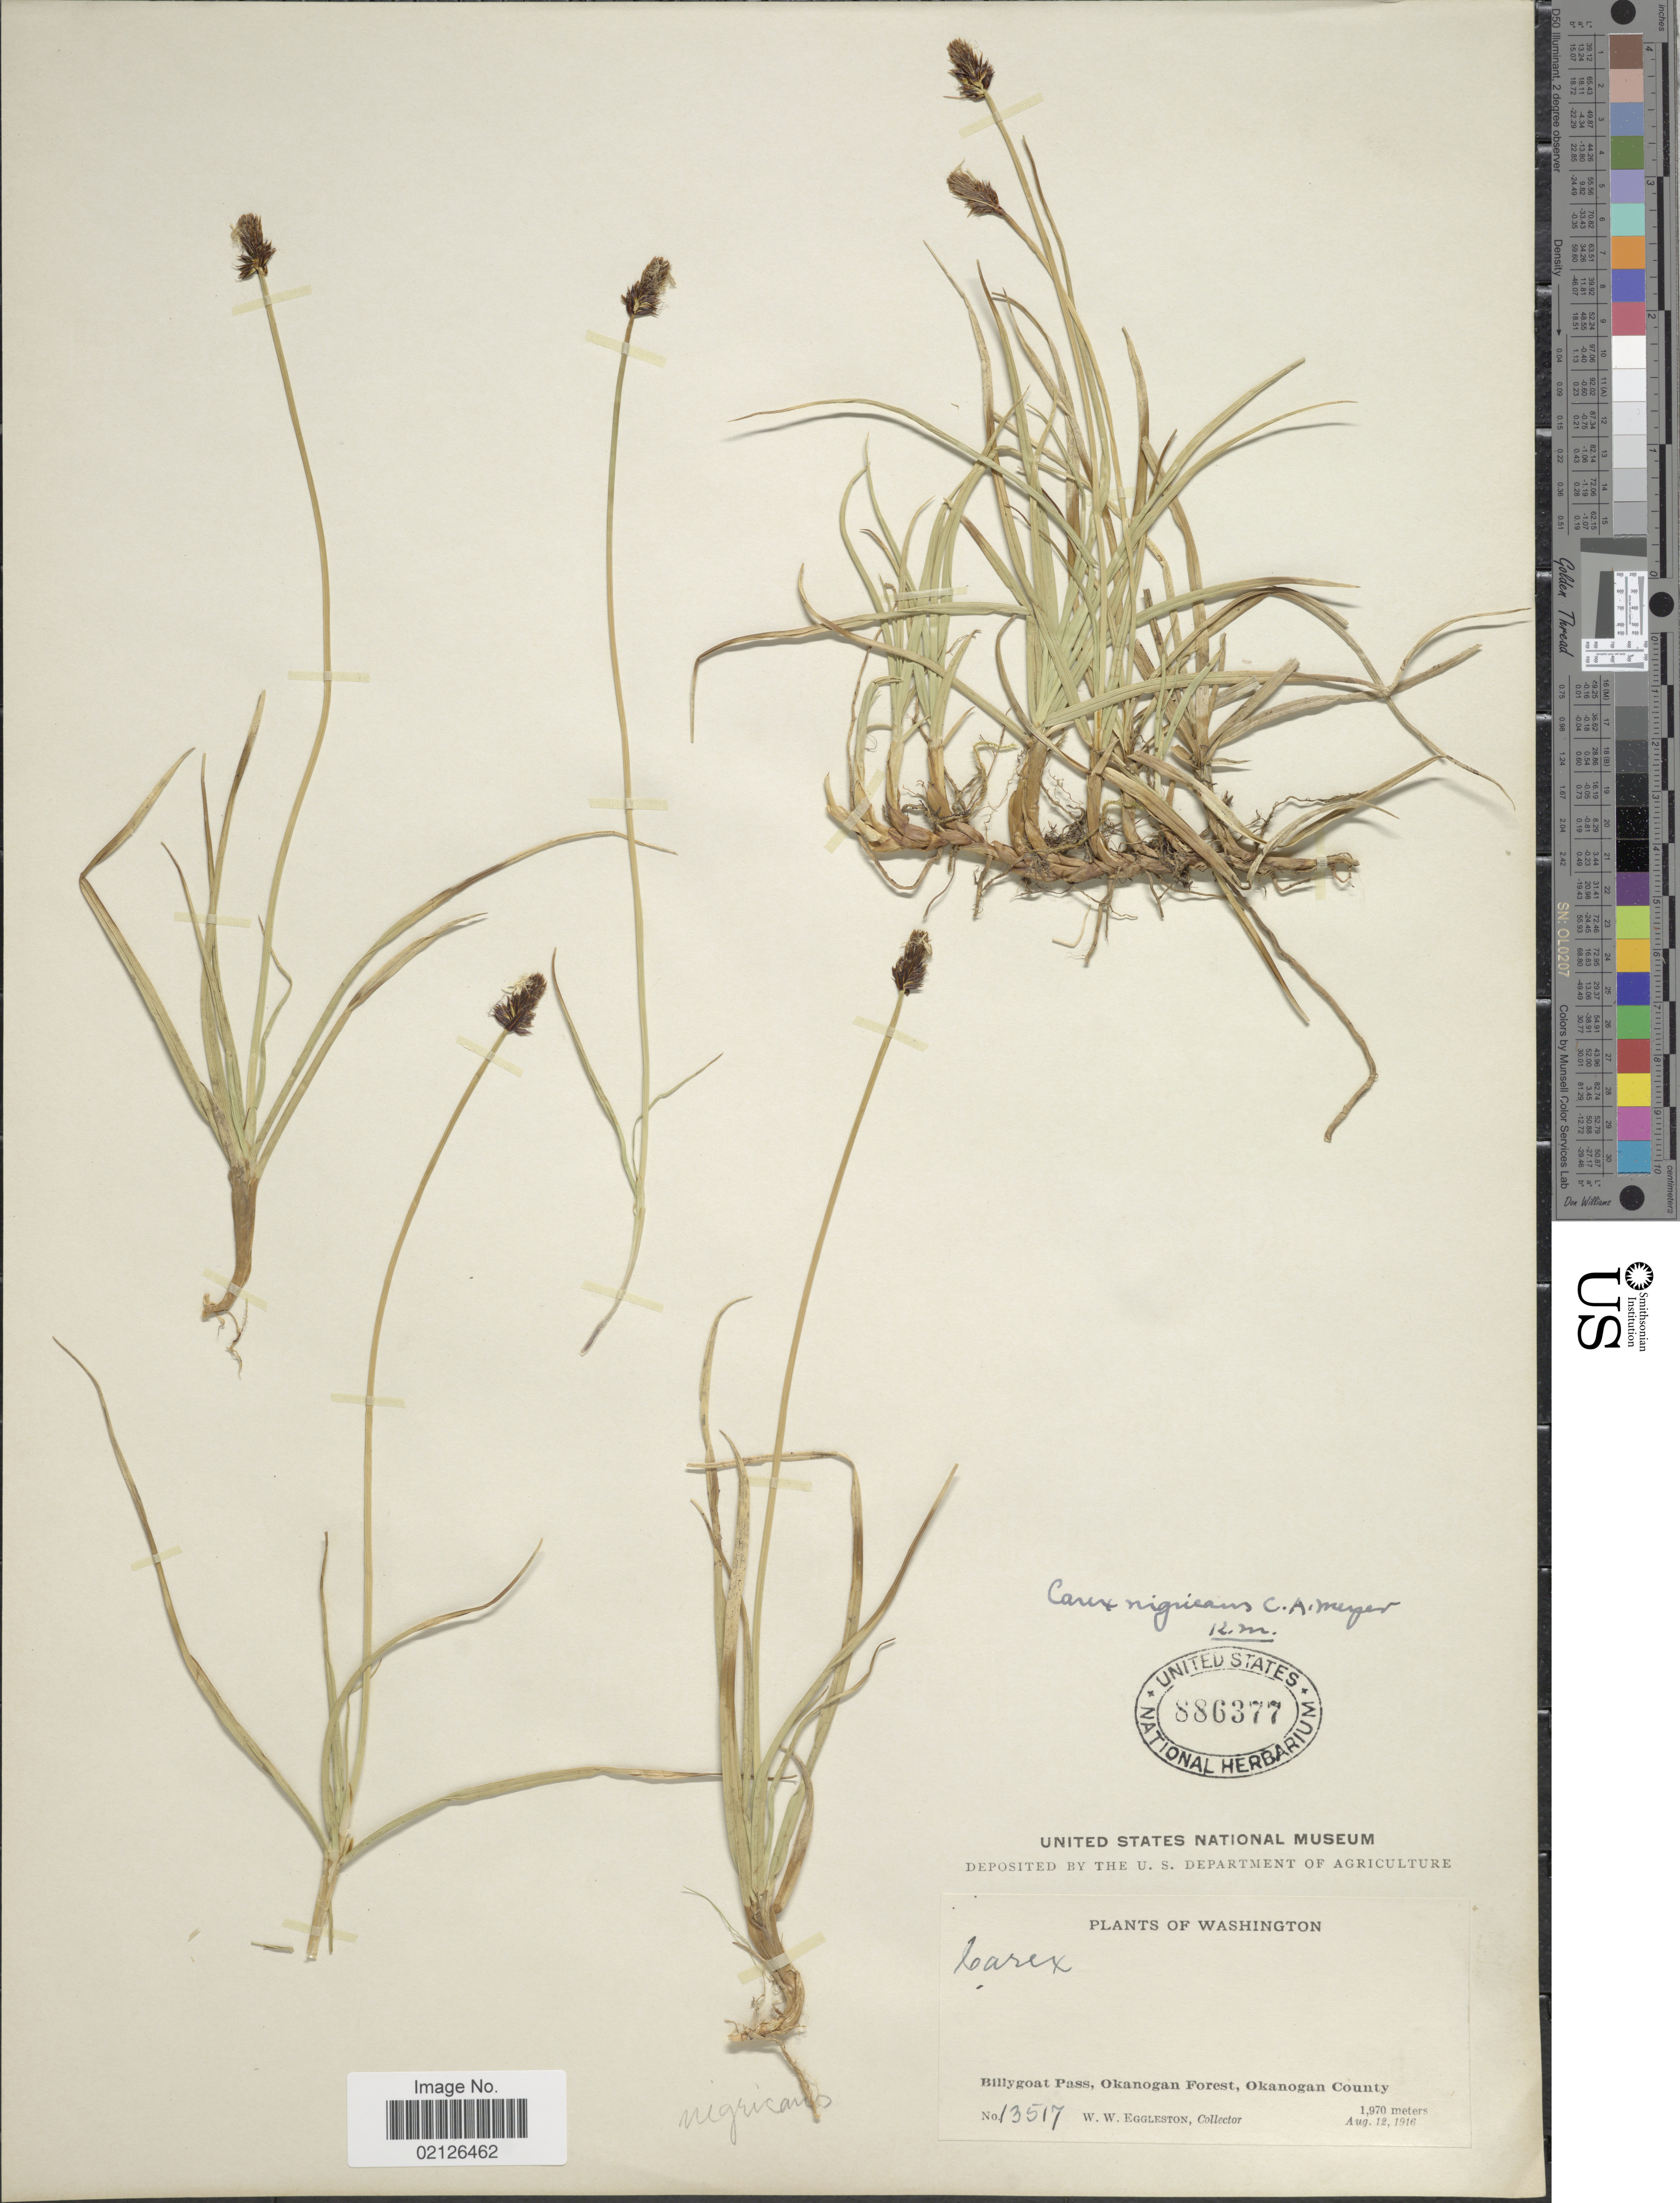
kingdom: Plantae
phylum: Tracheophyta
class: Liliopsida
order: Poales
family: Cyperaceae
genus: Carex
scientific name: Carex nigricans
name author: C.A. Mey.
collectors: W. W. Eggleston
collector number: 13517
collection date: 1916-08-12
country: United States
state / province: Washington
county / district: Okanogan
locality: Billygoat Pass, Okanogan Forest, Okanogan County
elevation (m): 1970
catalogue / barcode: US 886377